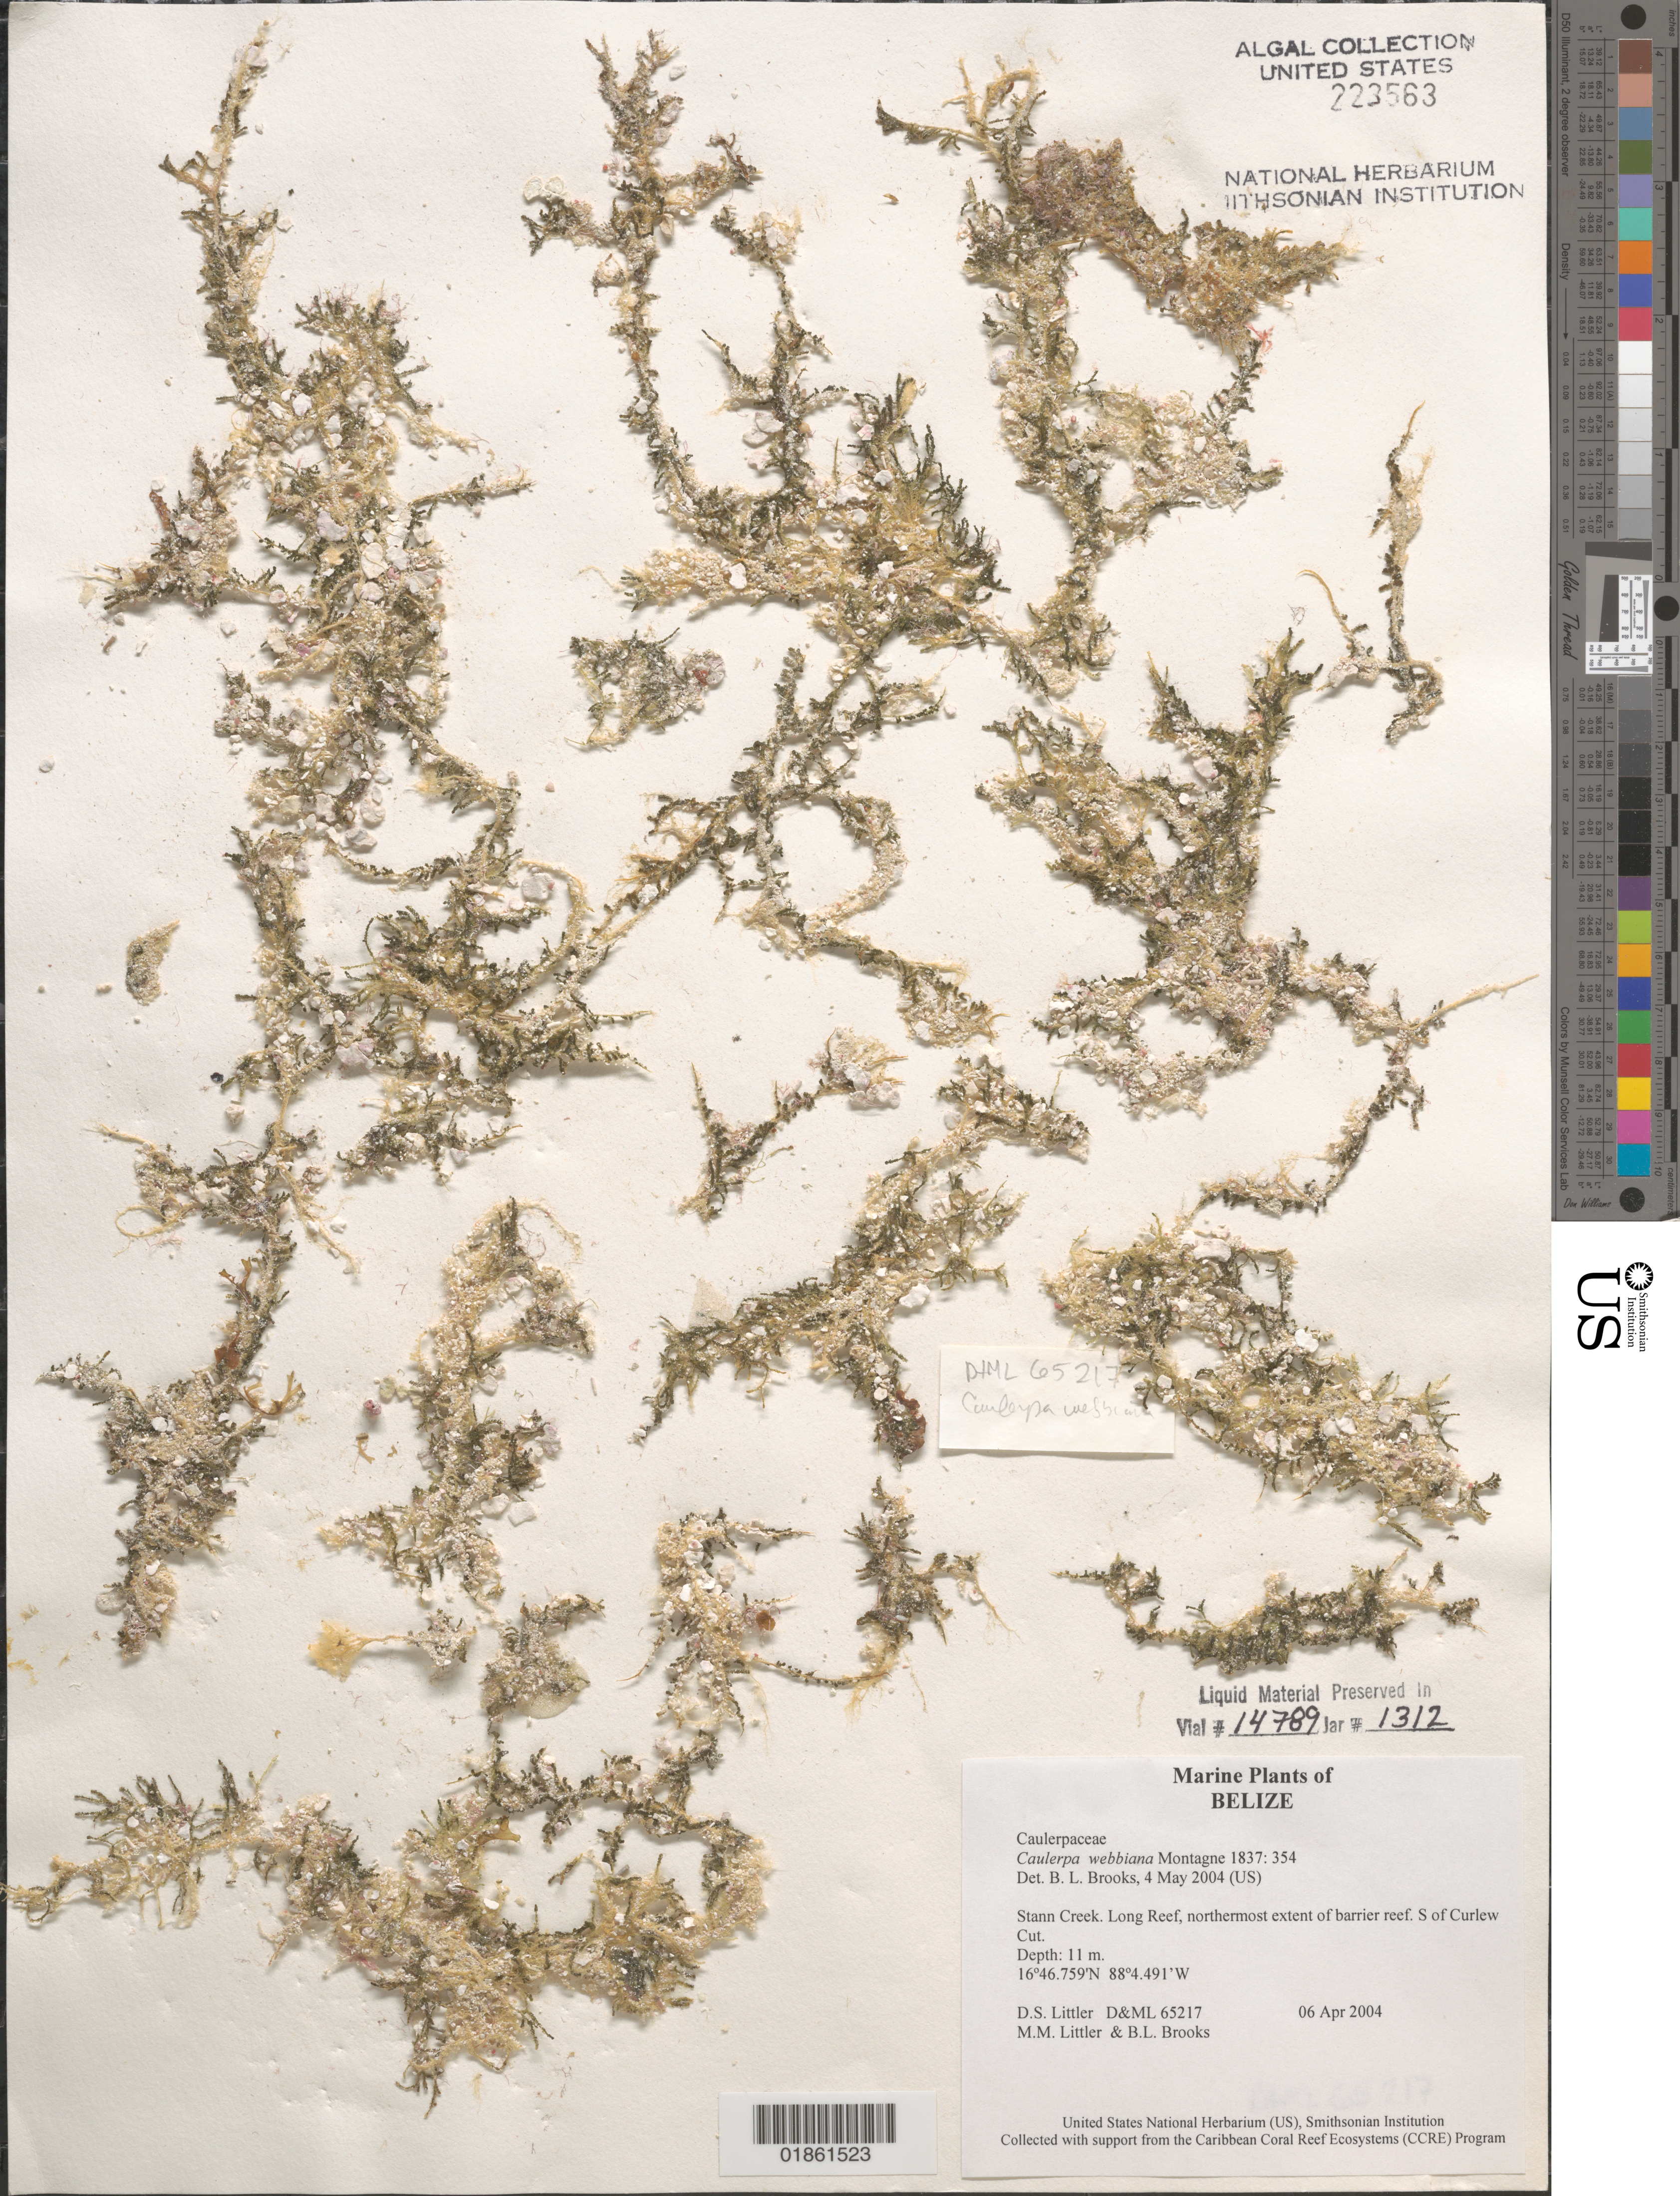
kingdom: Plantae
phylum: Chlorophyta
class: Ulvophyceae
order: Bryopsidales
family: Caulerpaceae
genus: Caulerpa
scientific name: Caulerpa webbiana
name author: Mont.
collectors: D. S. Littler, M. M. Littler, J. Dorton & C. Gasque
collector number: D&ML 65217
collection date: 2004-04-06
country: Belize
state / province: Stann Creek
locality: Long Reef.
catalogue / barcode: US 223563